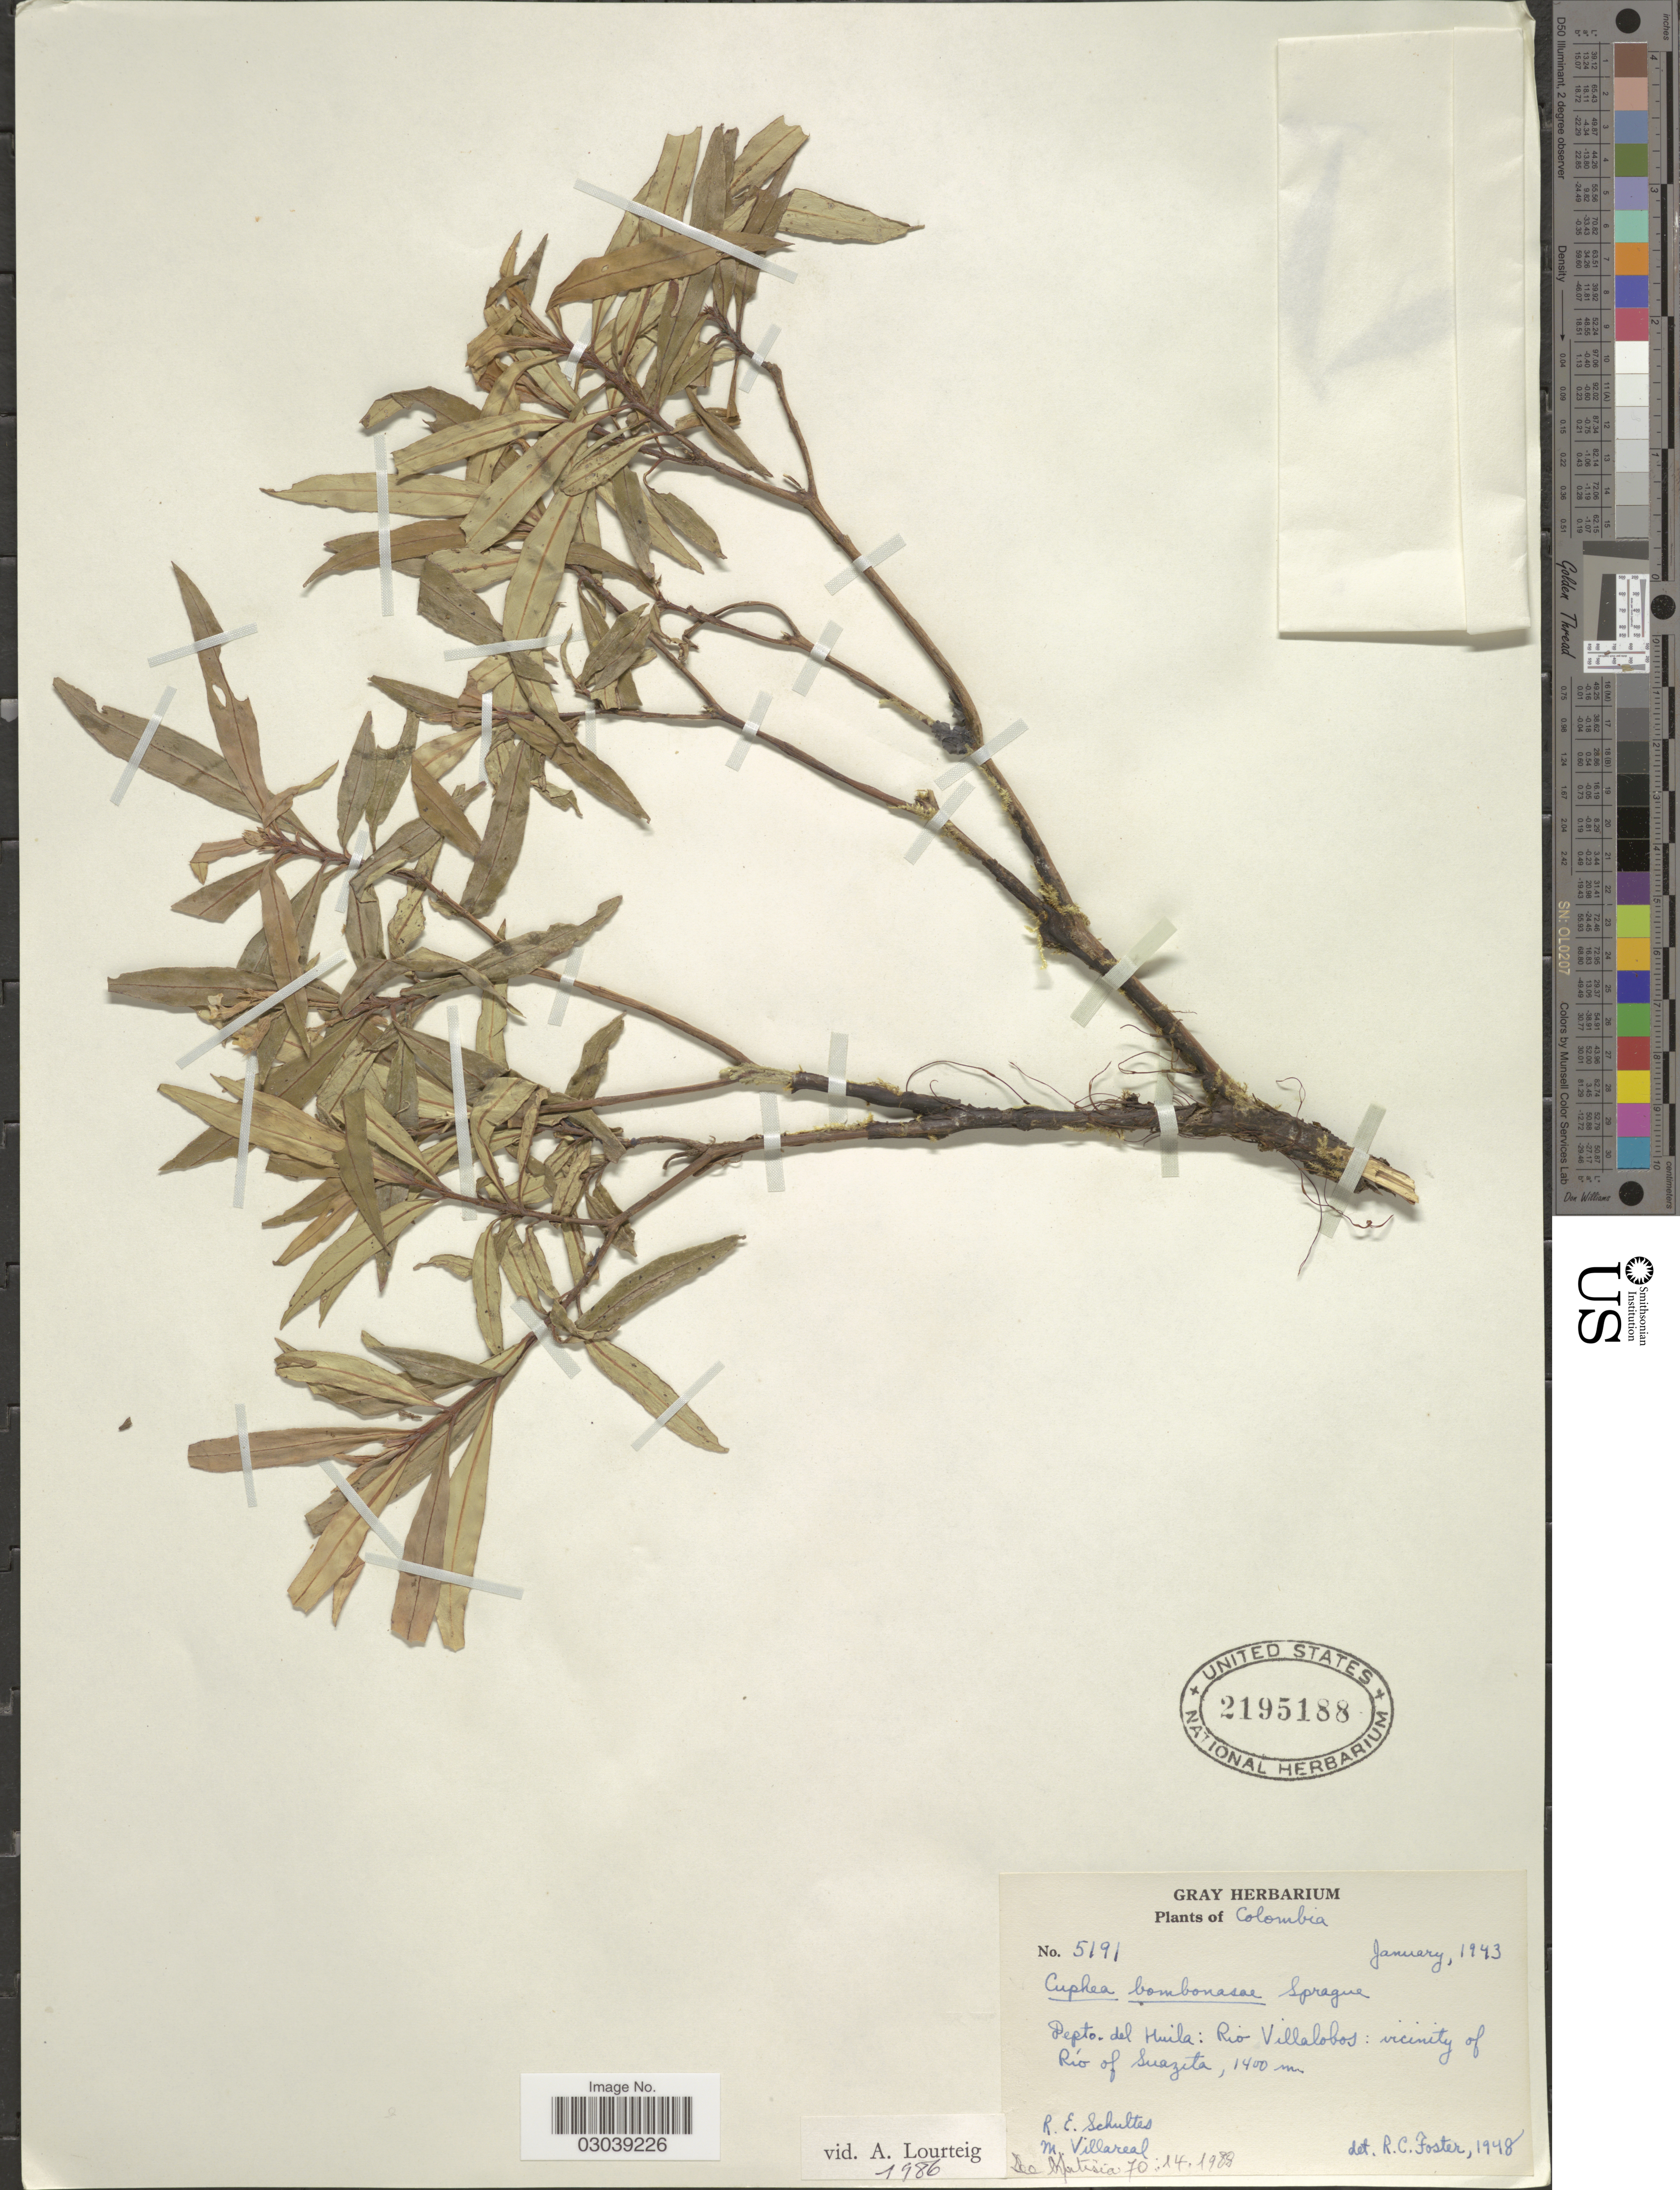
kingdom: Plantae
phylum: Tracheophyta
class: Magnoliopsida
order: Myrtales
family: Lythraceae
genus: Cuphea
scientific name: Cuphea bobonazae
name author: Sprague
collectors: R. E. Schultes & M. Villareal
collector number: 5191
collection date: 1943-01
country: Colombia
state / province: Huila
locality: Depto. del Huila: Rio Villalobos: vicinity of Río of Suazito.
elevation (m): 1400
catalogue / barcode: US 2195188